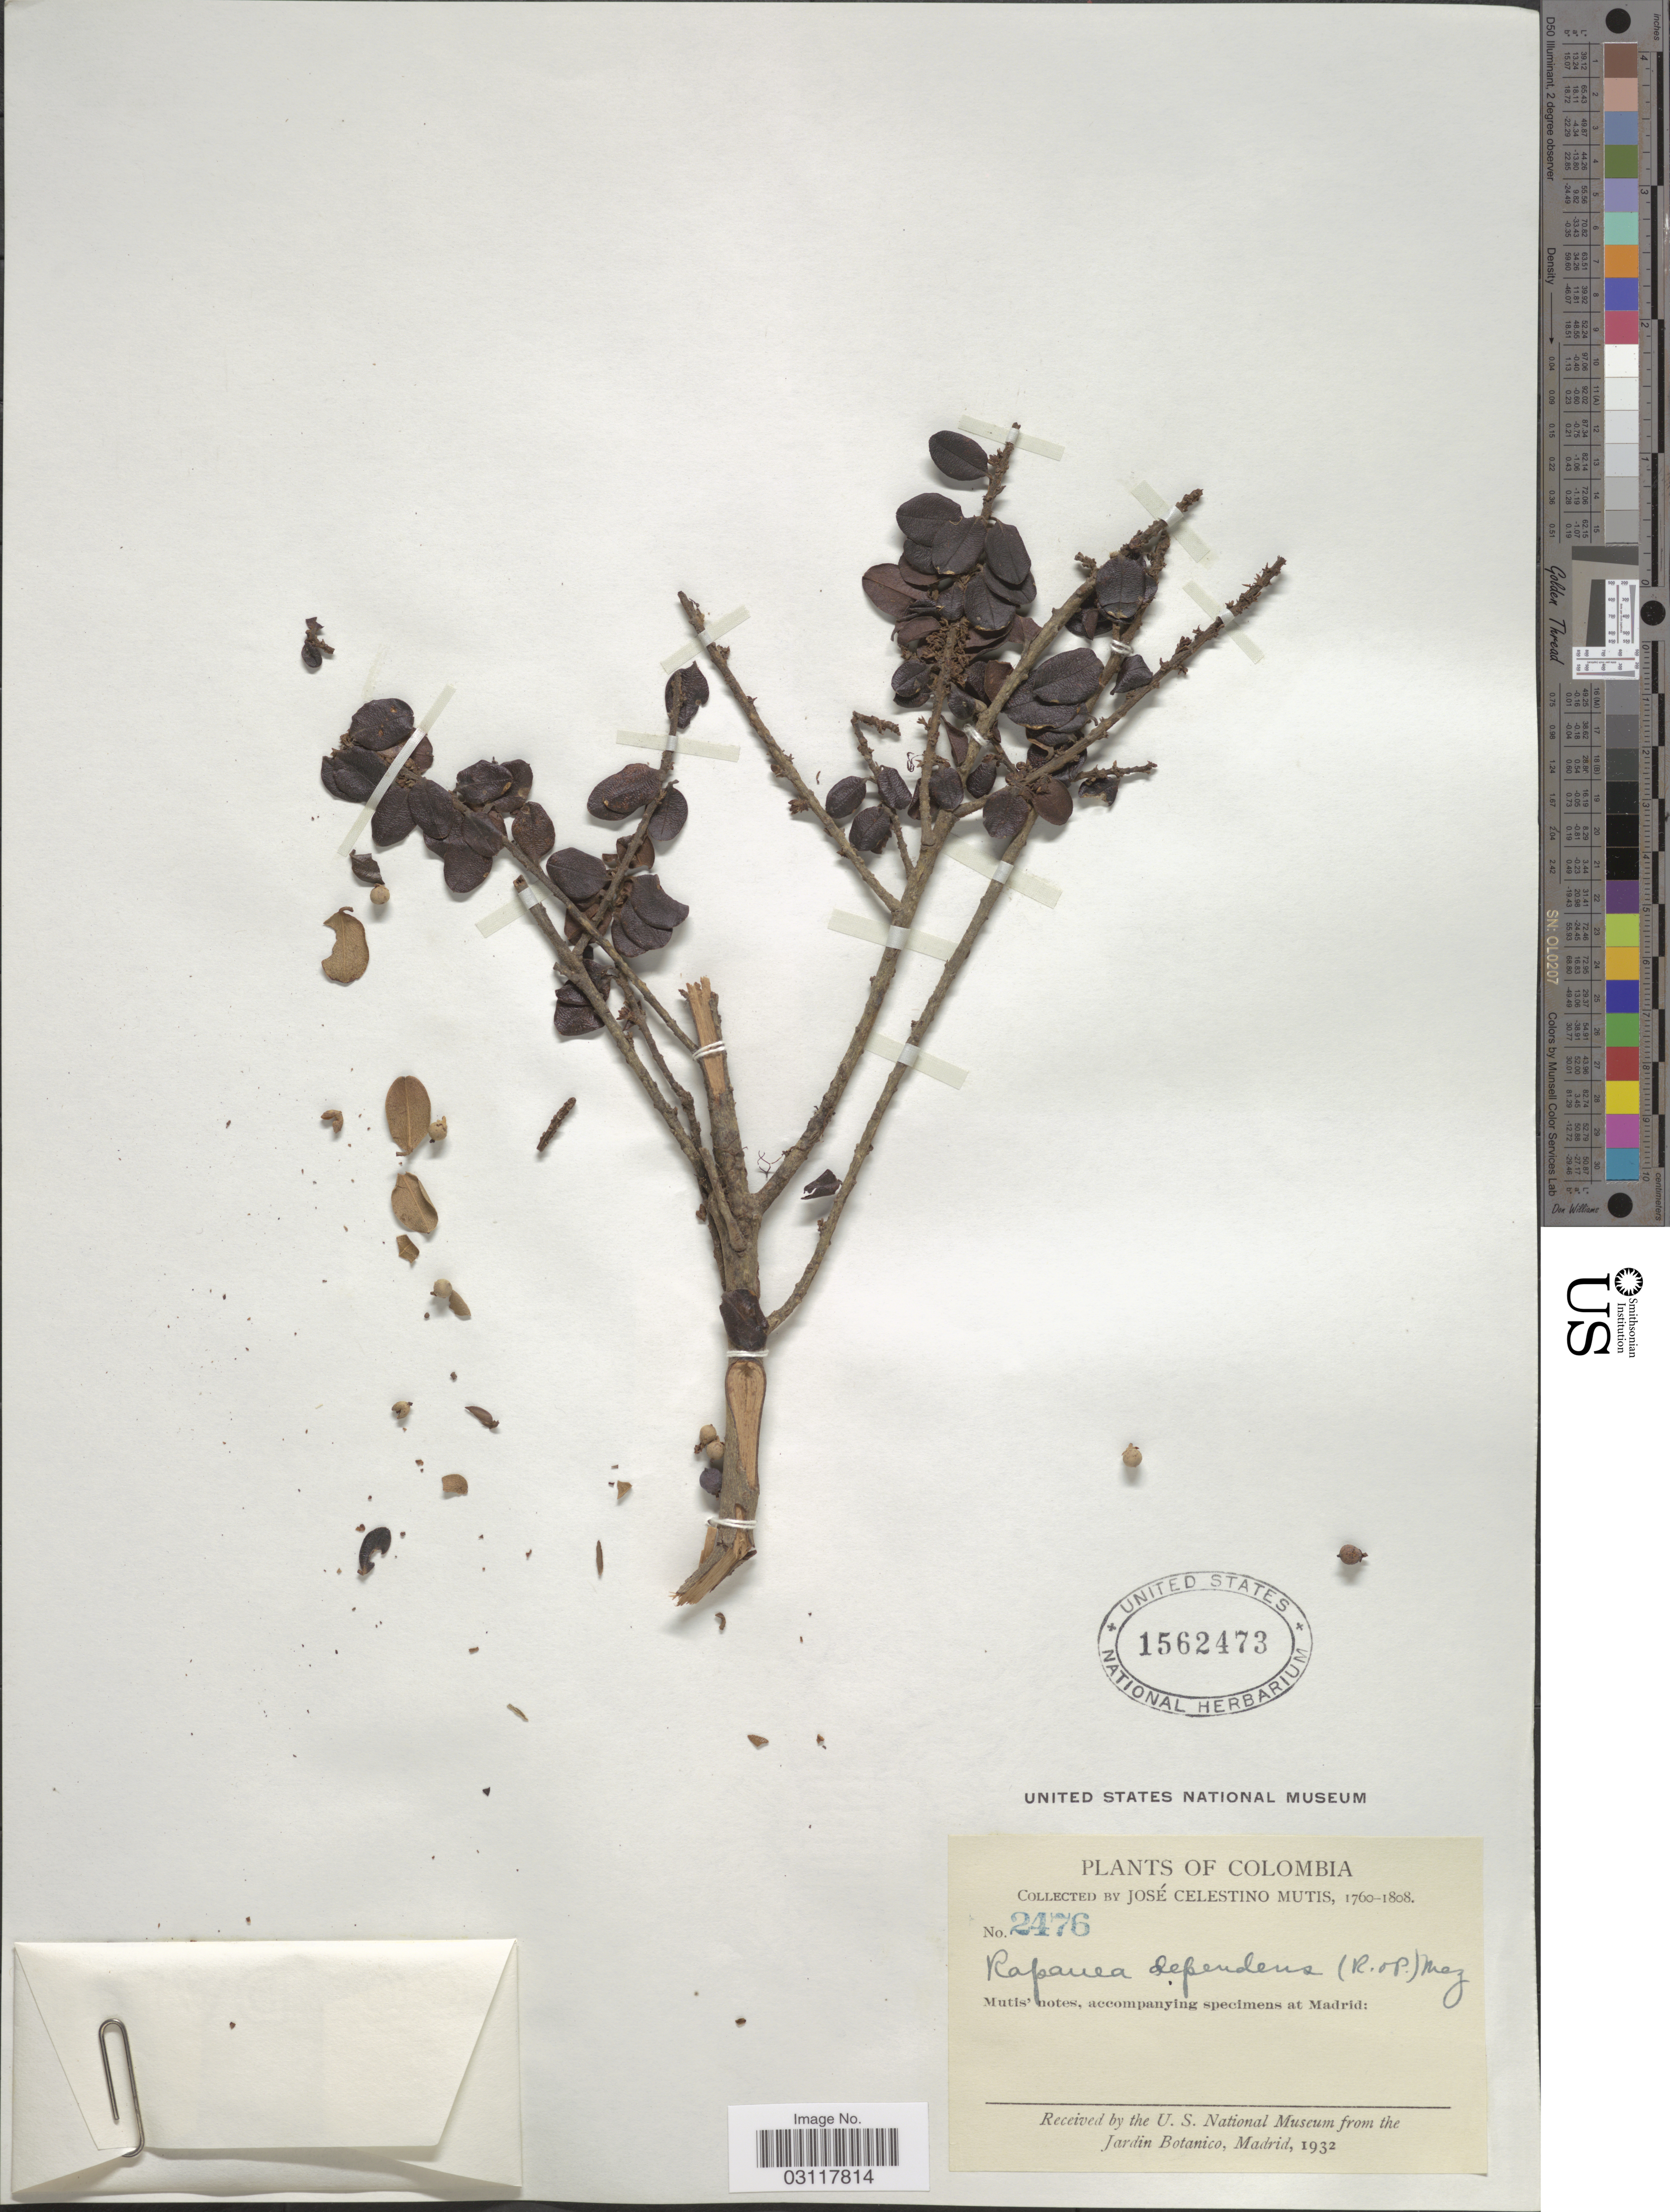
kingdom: Plantae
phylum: Tracheophyta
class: Magnoliopsida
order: Ericales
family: Primulaceae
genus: Rapanea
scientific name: Rapanea dependens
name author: (Ruiz & Pav.) Mez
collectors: J. C. B. Mutis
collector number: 2476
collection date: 1760/1808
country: Colombia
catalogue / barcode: US 1562473